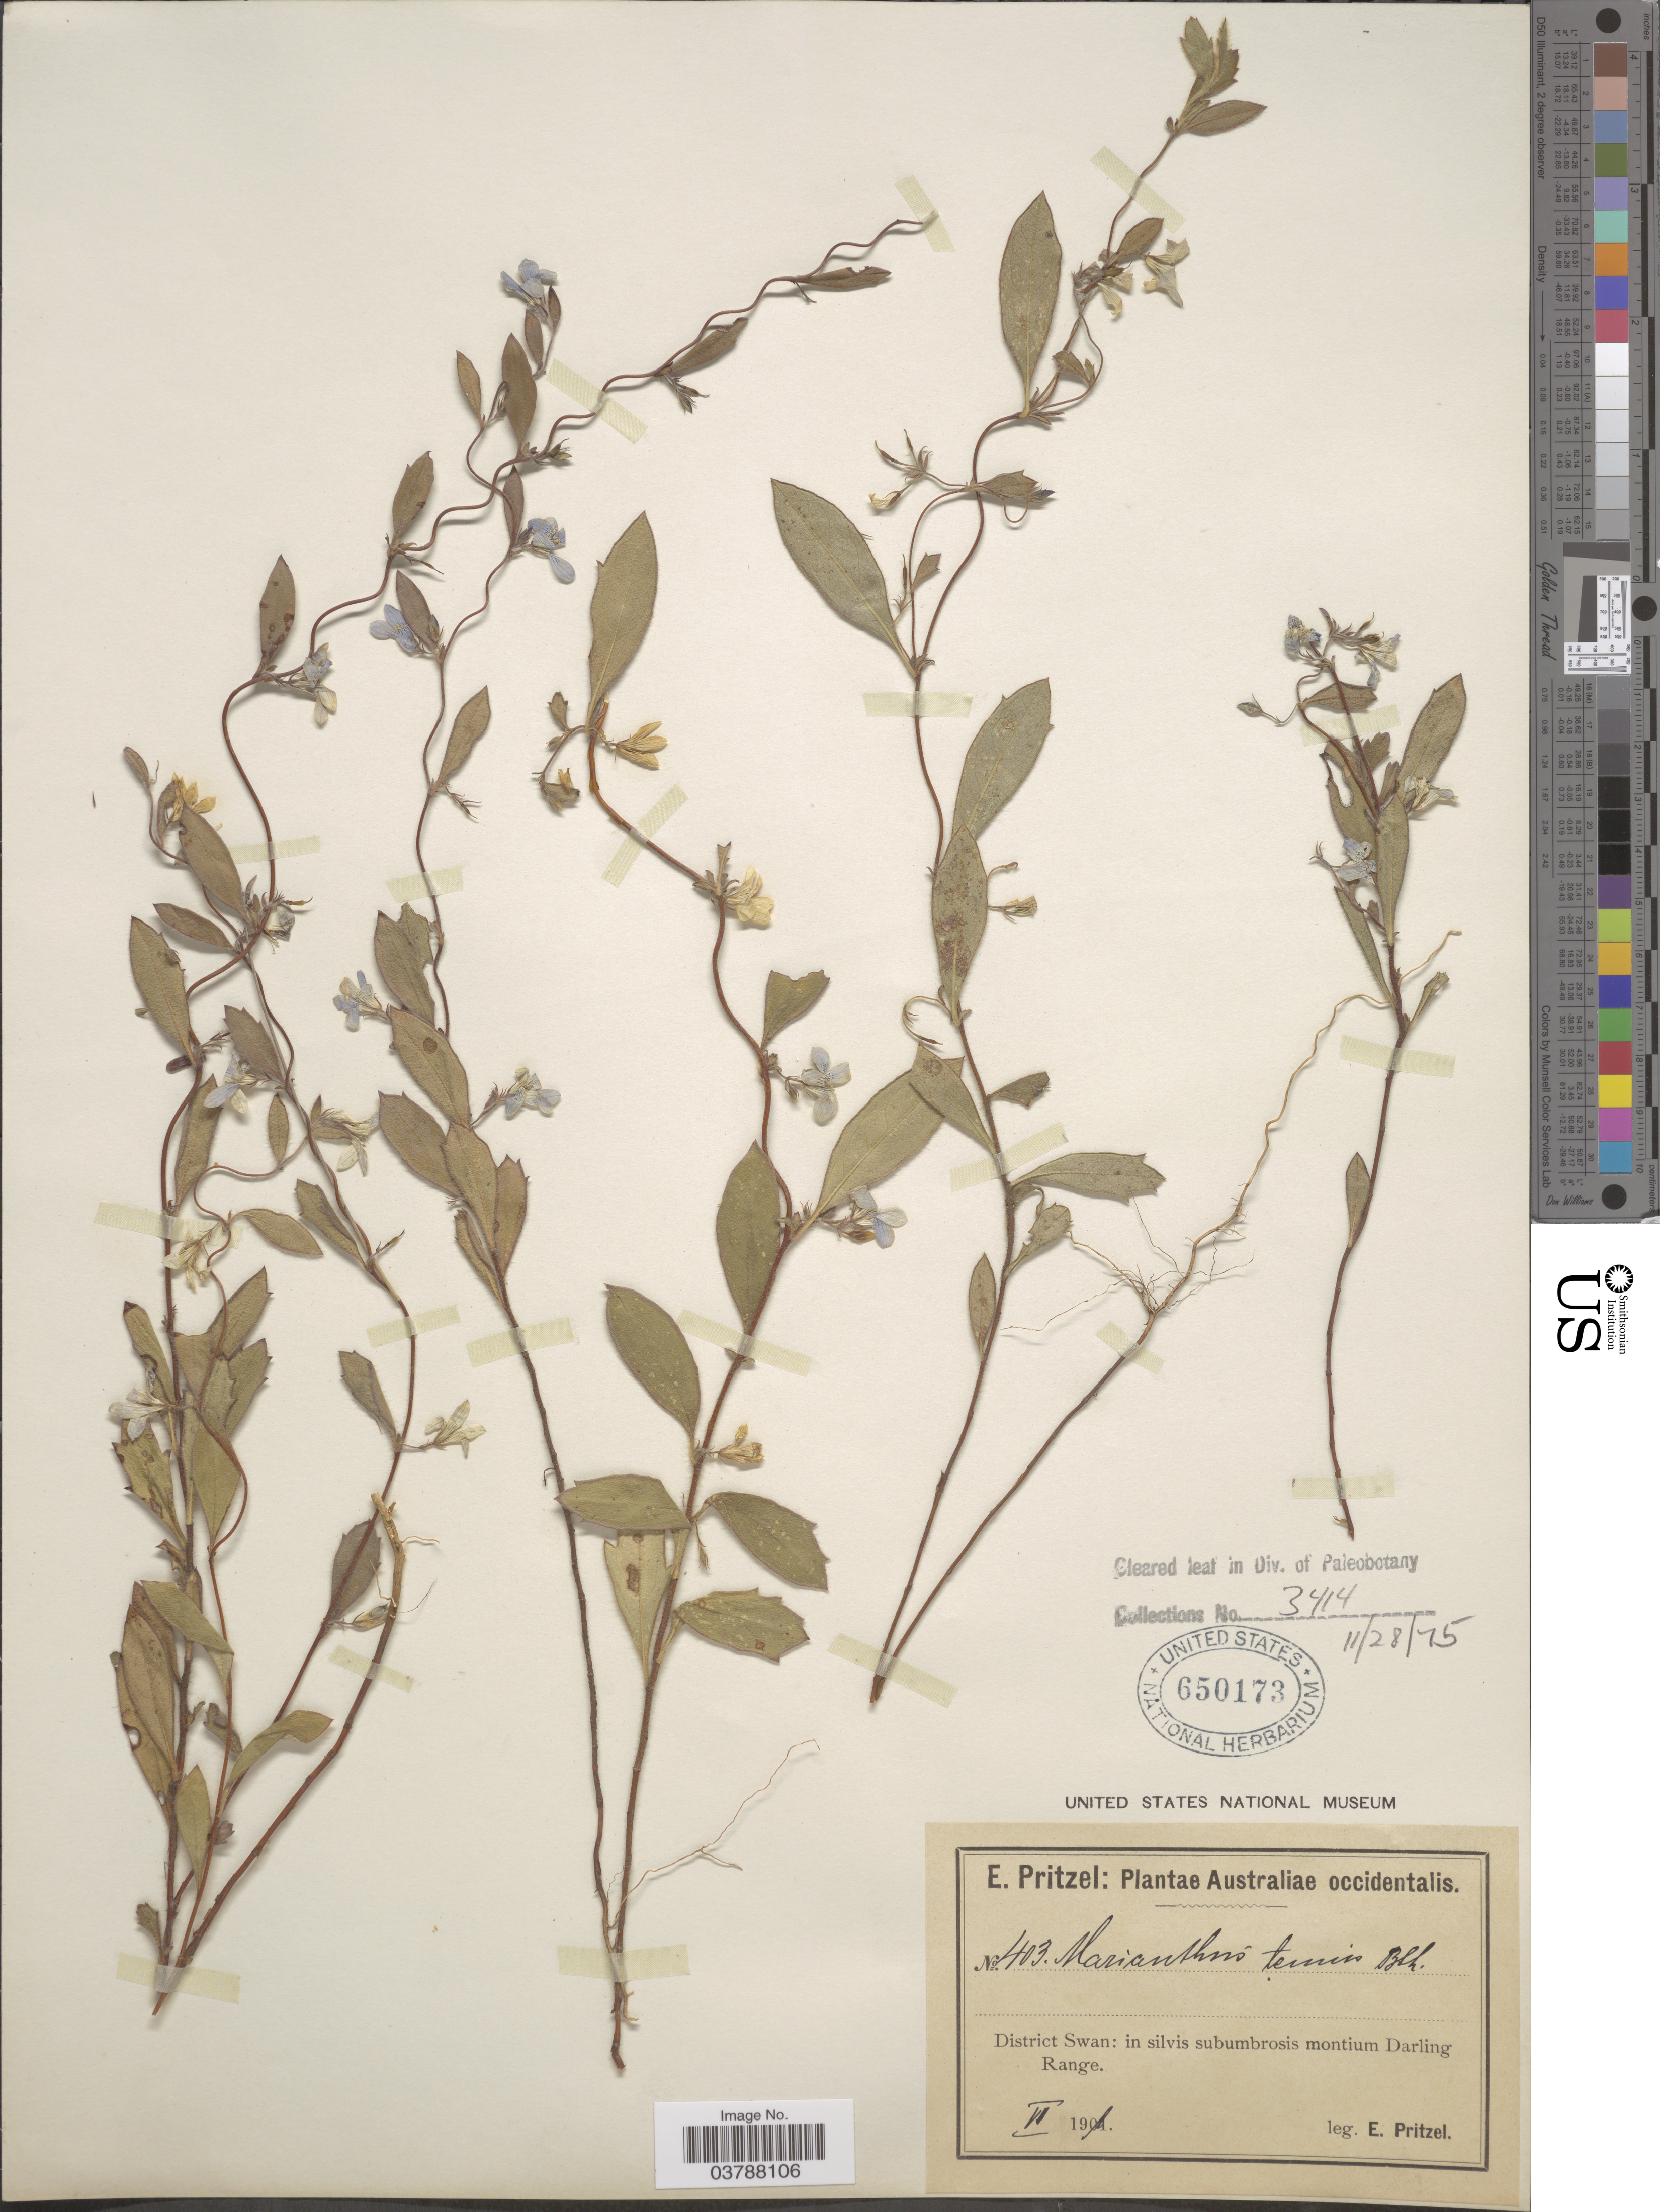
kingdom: Plantae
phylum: Tracheophyta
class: Magnoliopsida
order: Apiales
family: Pittosporaceae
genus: Marianthus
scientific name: Marianthus tenuis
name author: Benth.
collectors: E. G. Pritzel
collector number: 403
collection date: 1901-06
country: Australia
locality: Australiæ occidentalis. District Swan: in silvis subumbrosis montium Darling Range.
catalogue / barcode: US 650173